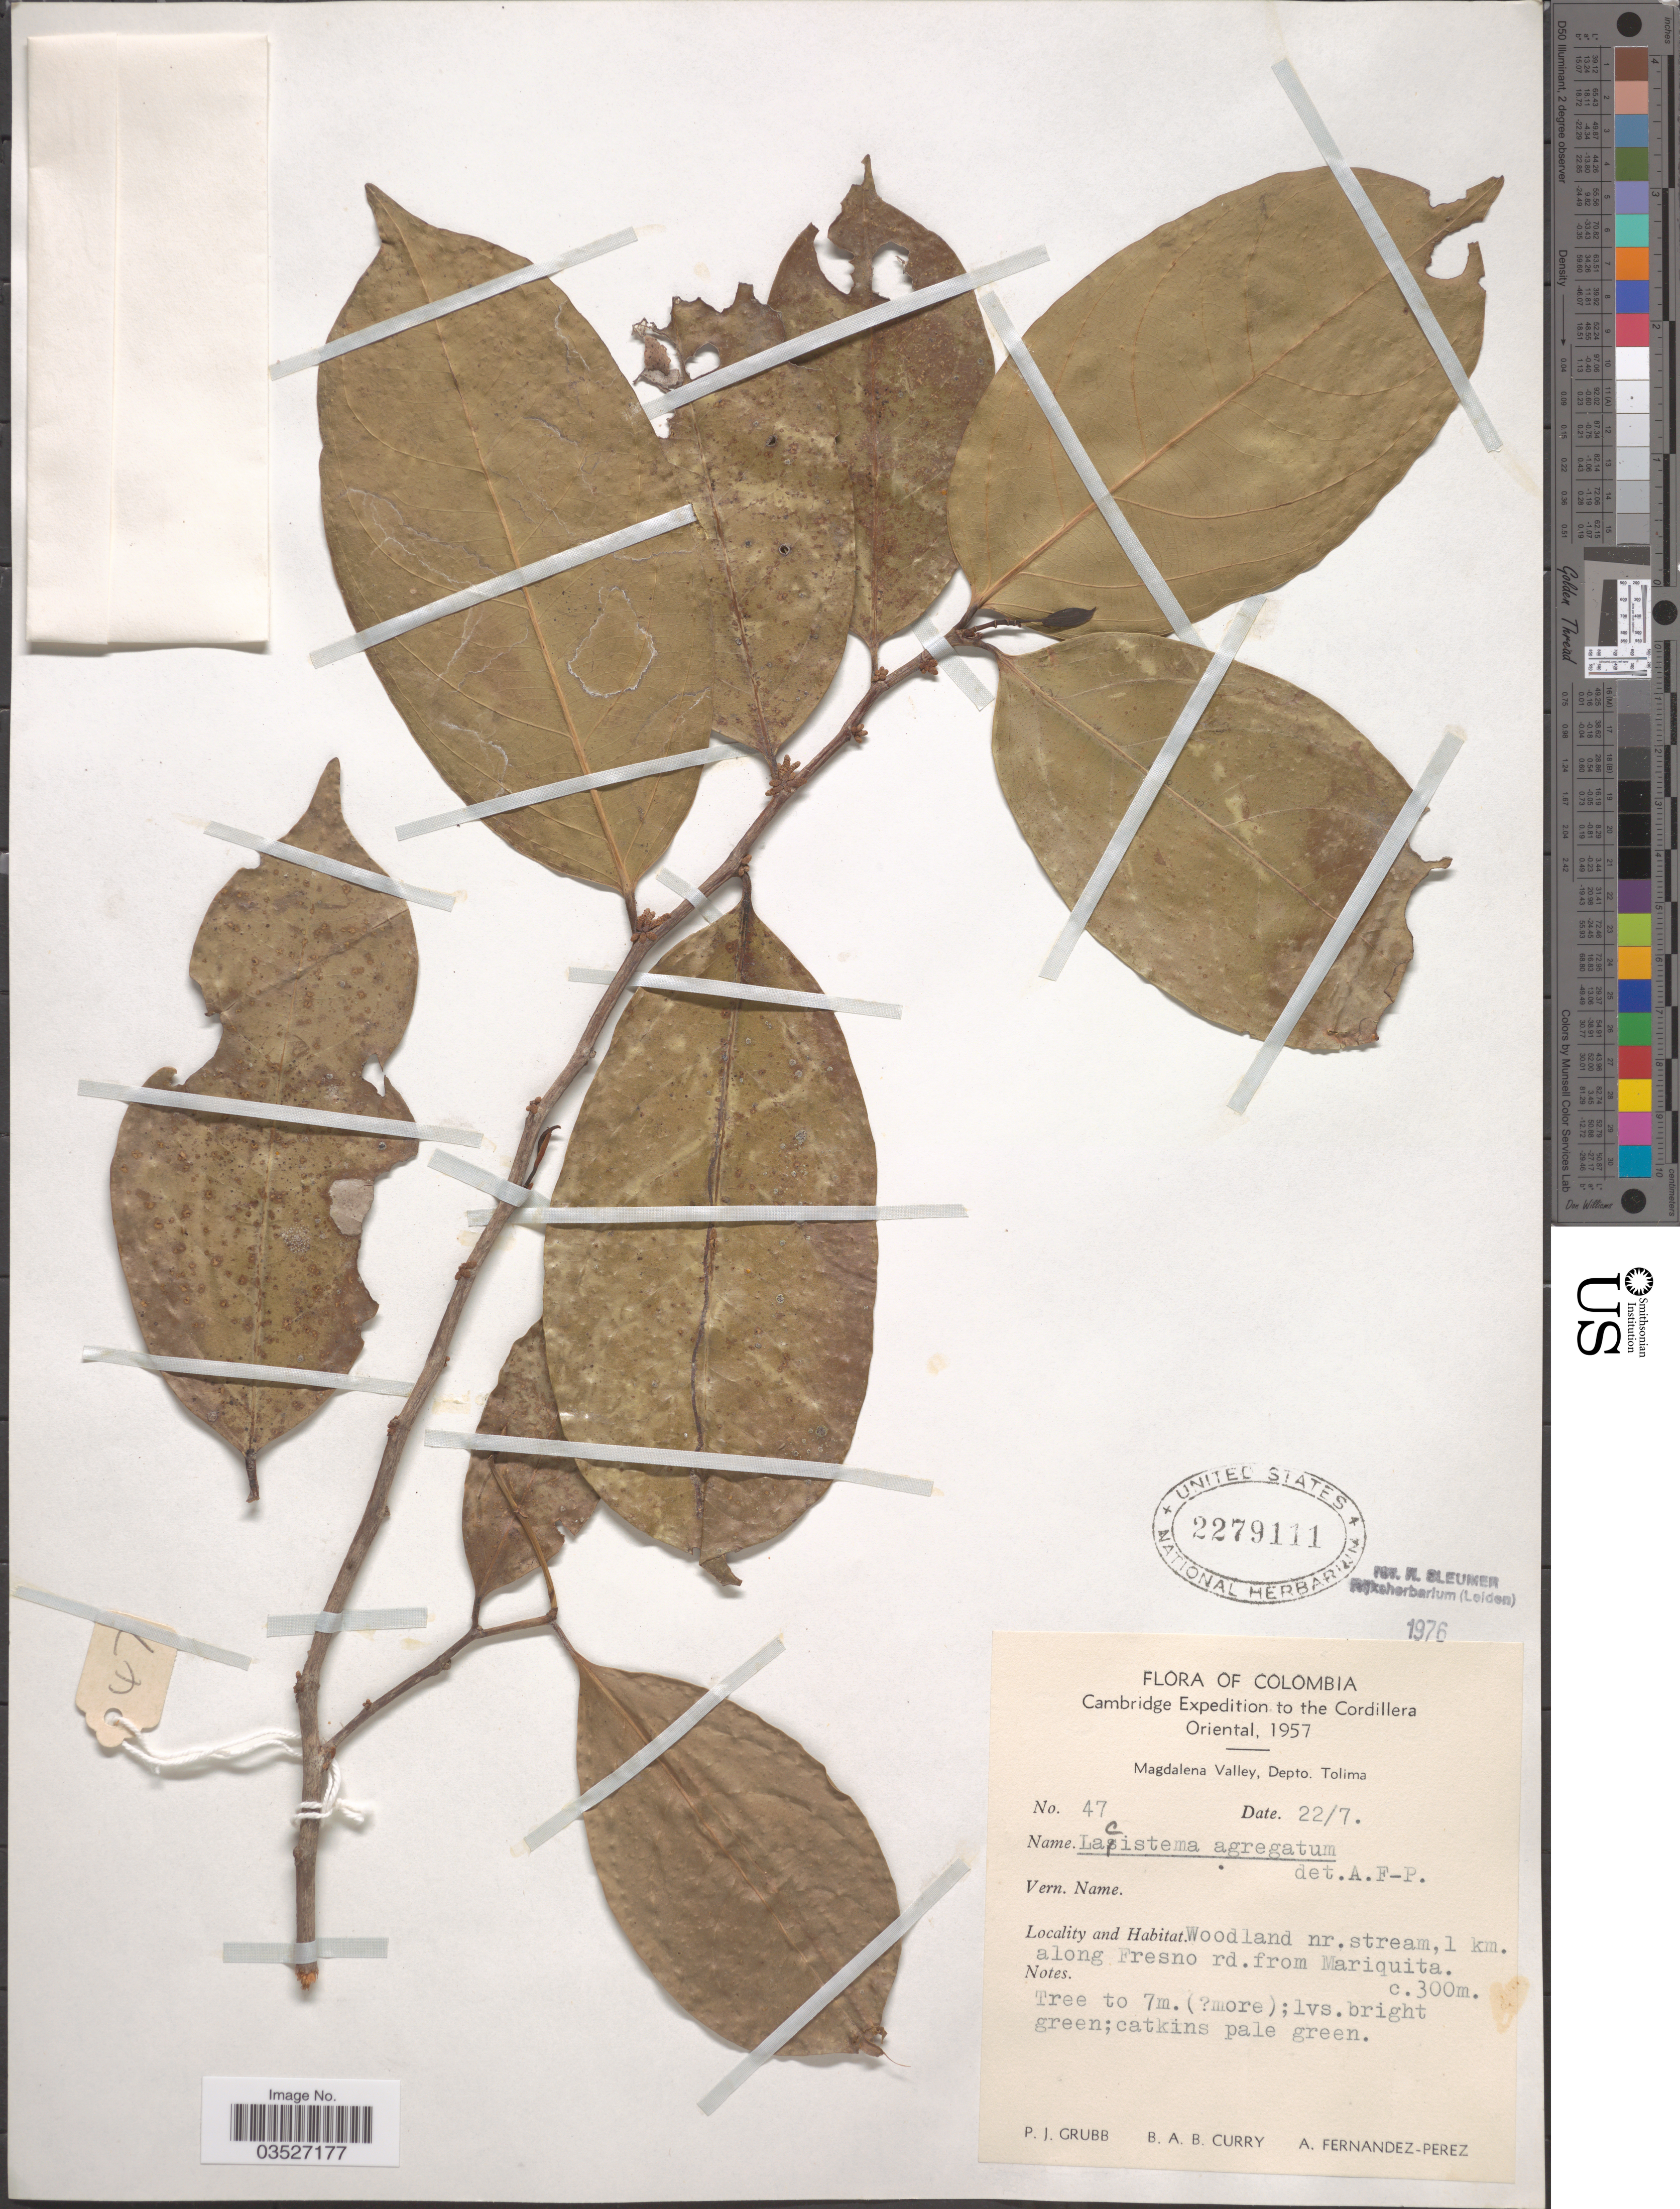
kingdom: Plantae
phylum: Tracheophyta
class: Magnoliopsida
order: Malpighiales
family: Lacistemataceae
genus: Lacistema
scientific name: Lacistema aggregatum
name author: (P.J. Bergius) Rusby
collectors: P. J. Grubb, B. A. B. Curry & A. Fernández-Pérez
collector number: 47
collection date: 1957-07-22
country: Colombia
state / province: Tolima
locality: Cordillera Oriental. Magdalena Valley, Depto. Tolima. Woodland nr. stream, 1 km. along Fresno rd. from Mariquita.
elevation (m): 300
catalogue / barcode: US 2279111